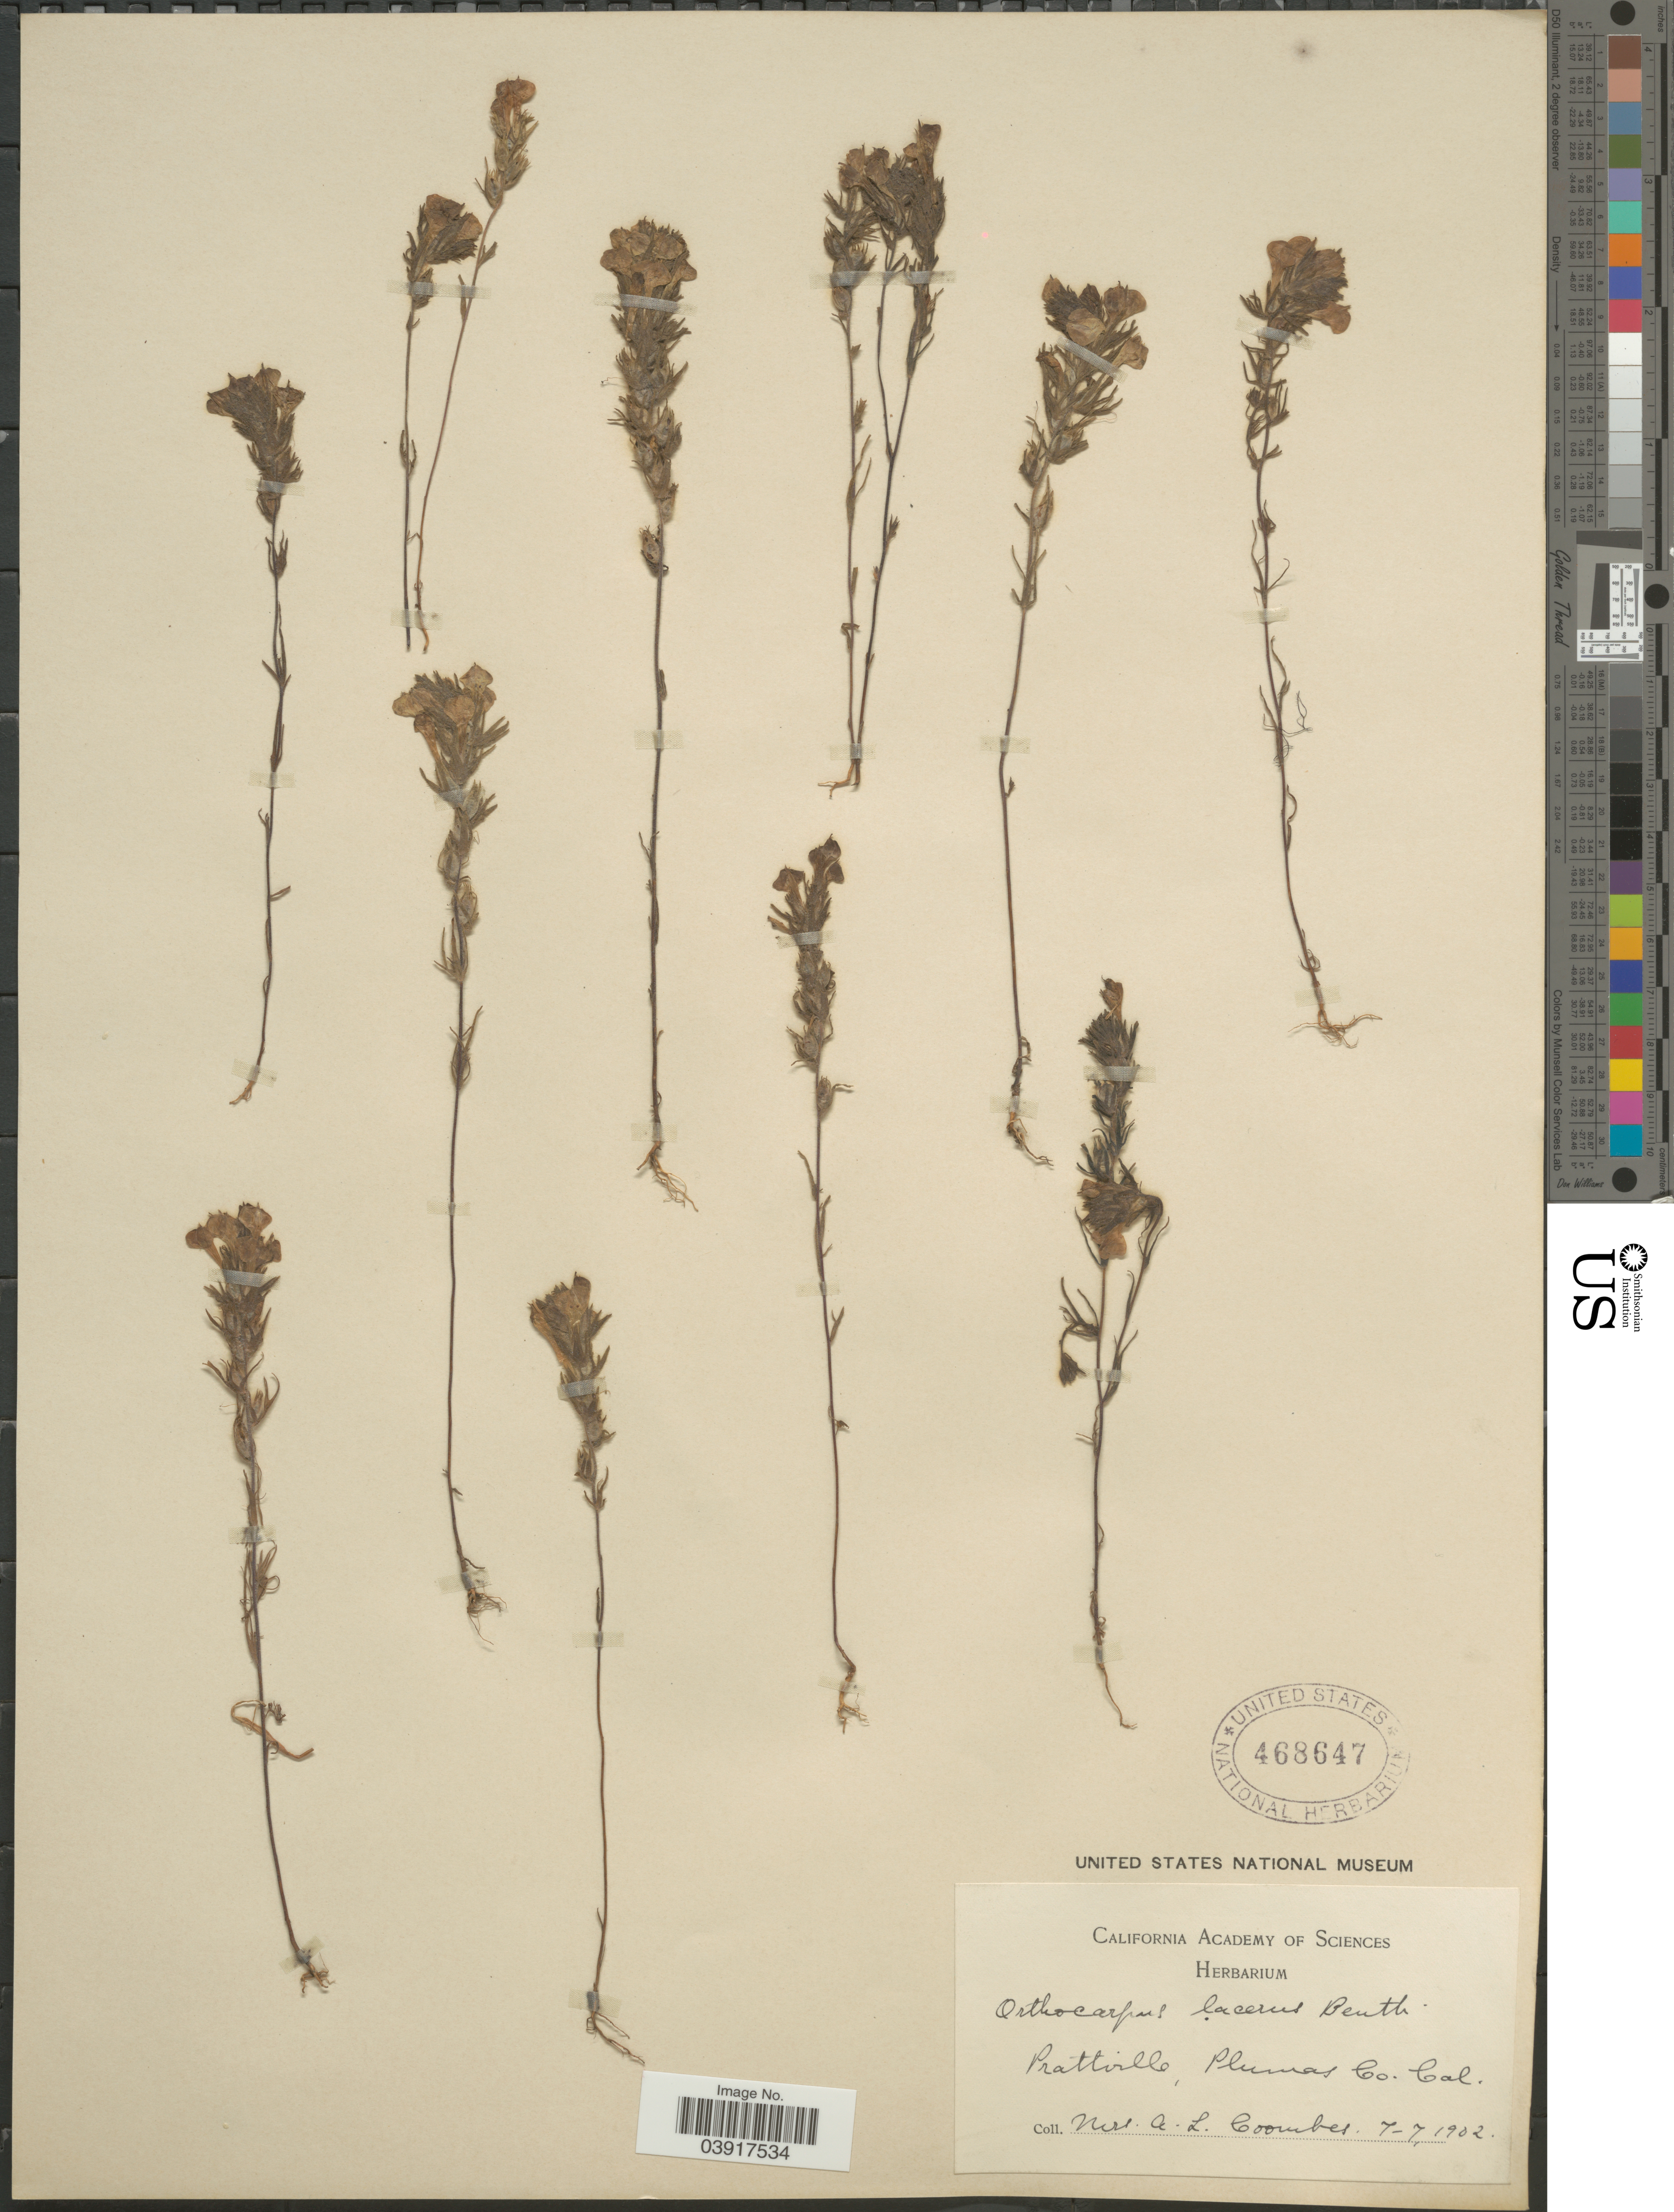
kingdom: Plantae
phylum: Tracheophyta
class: Magnoliopsida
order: Lamiales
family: Orobanchaceae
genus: Orthocarpus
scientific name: Orthocarpus lacerus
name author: Benth.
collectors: A. Coombes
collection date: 1902-07-07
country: United States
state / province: California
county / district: Plumas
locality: Prattville, Plumas Co.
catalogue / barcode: US 468647